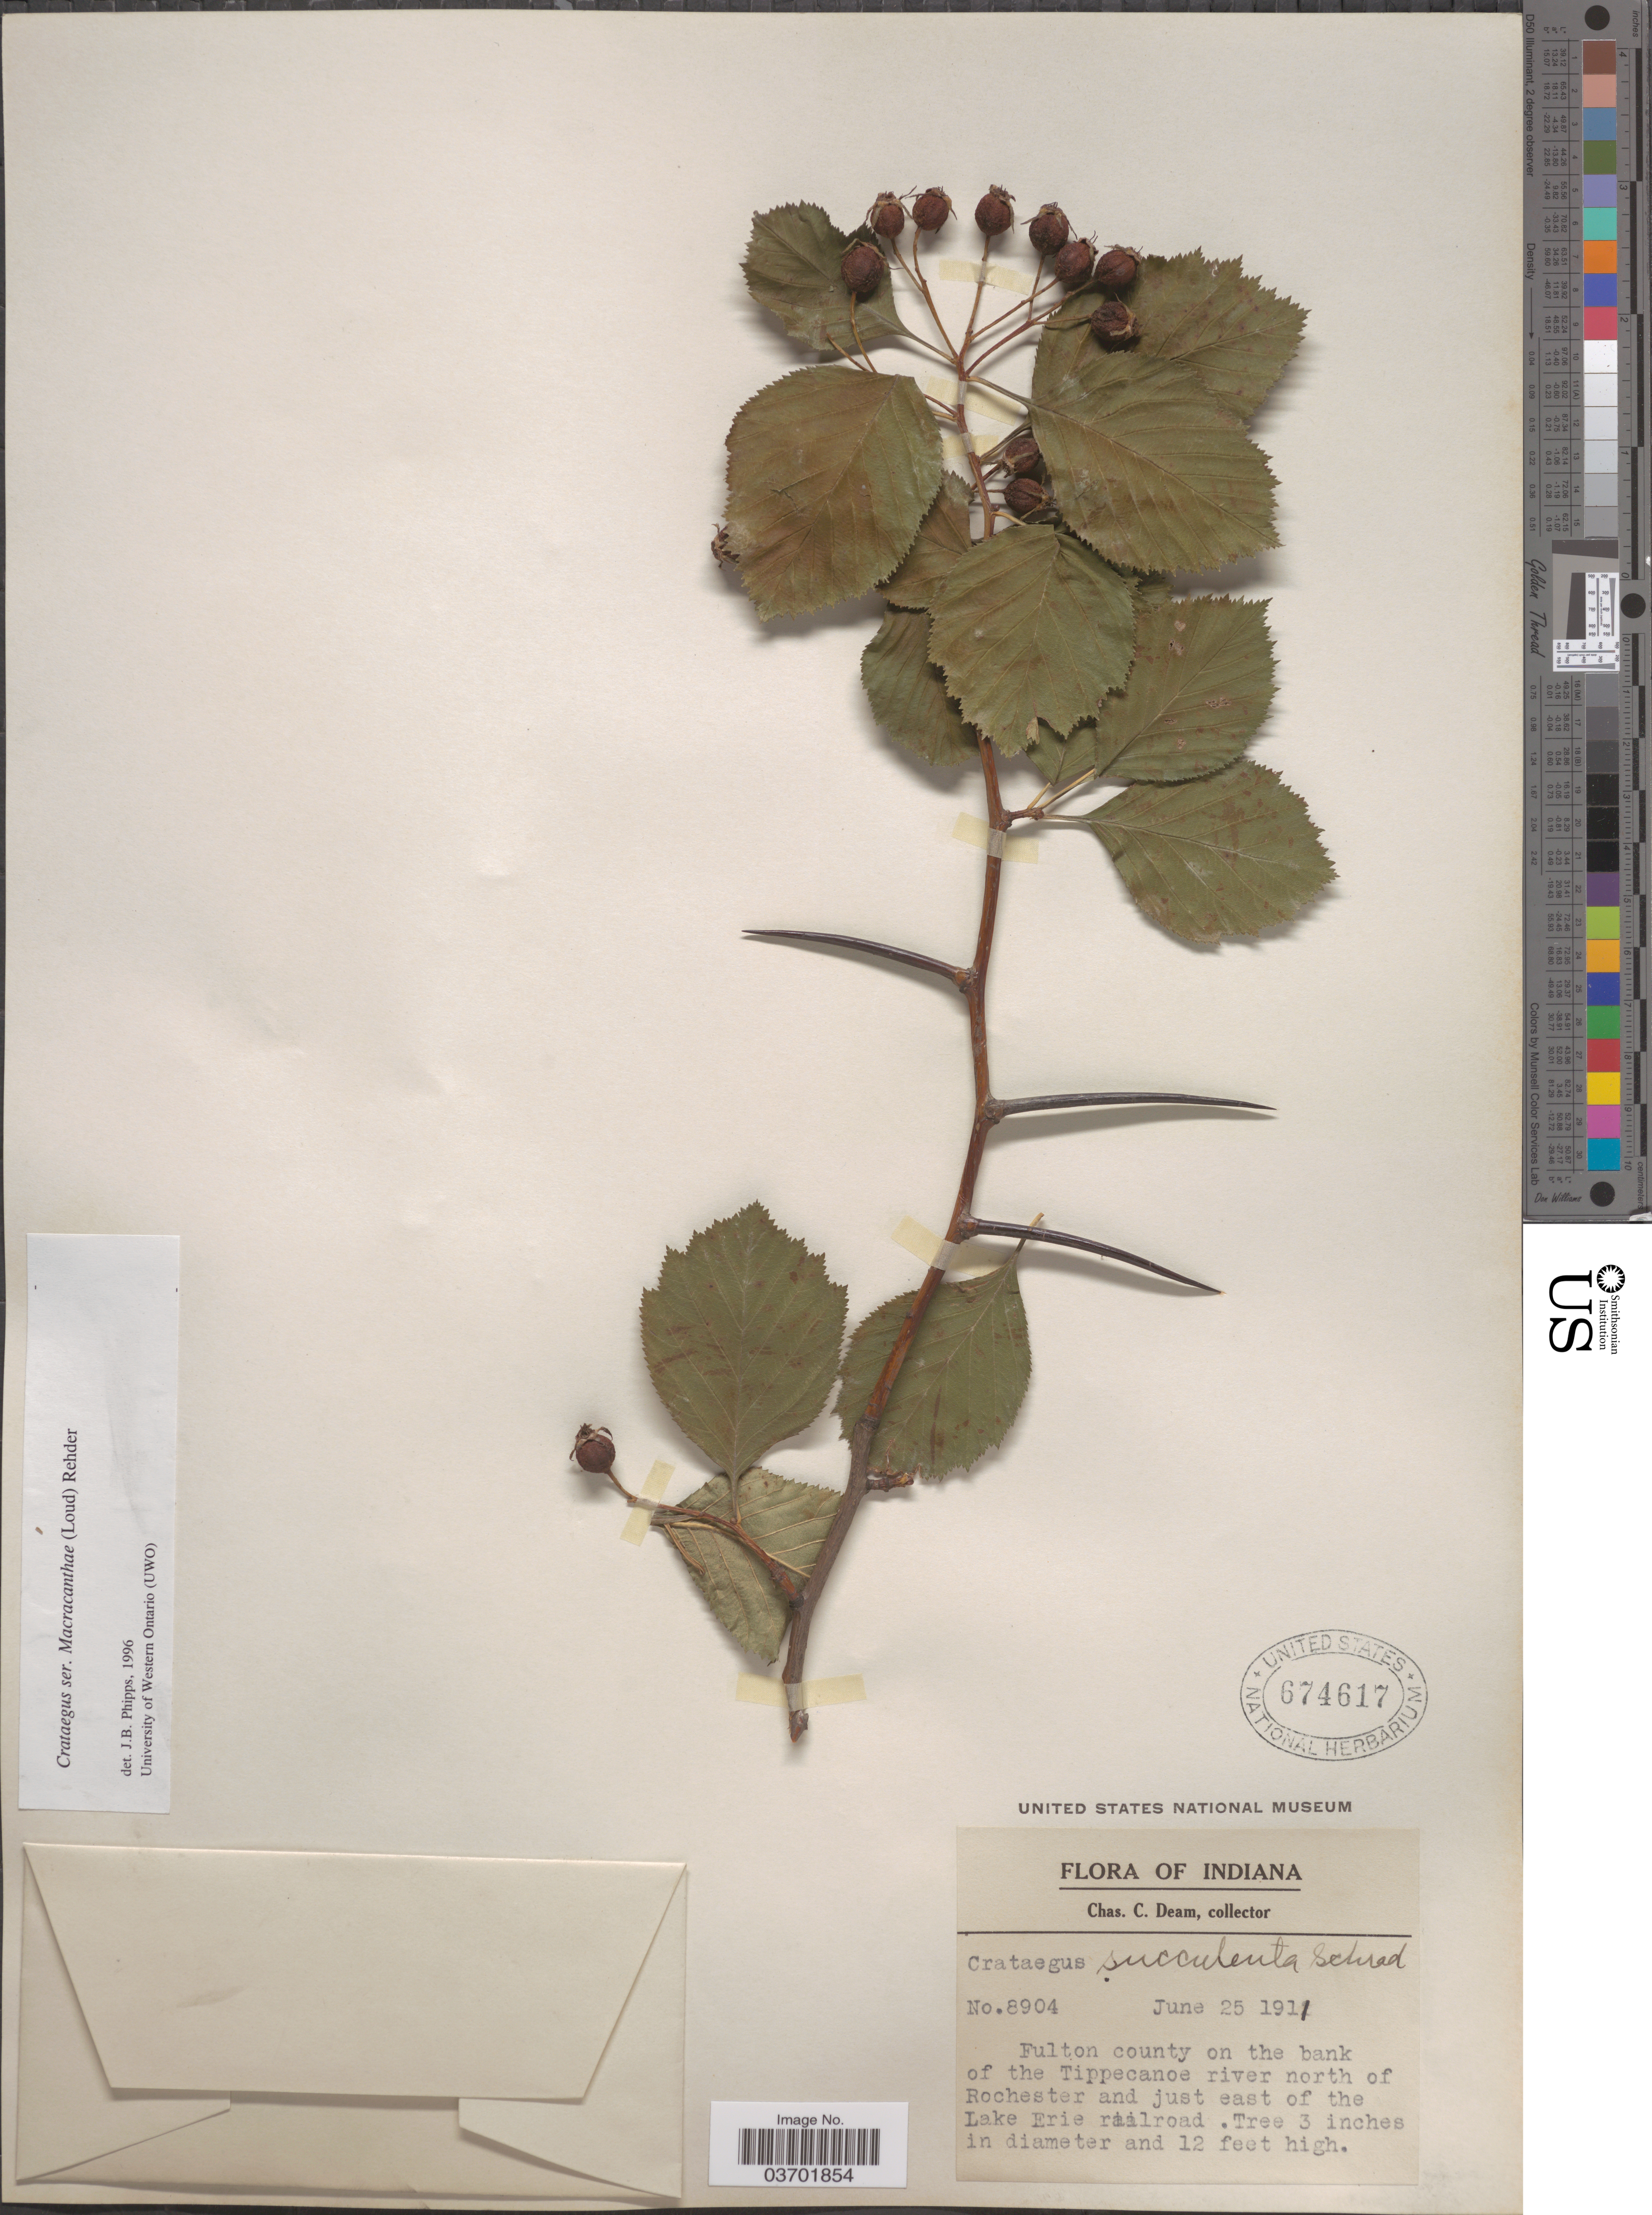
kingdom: Plantae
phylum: Tracheophyta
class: Magnoliopsida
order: Rosales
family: Rosaceae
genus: Crataegus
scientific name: Crataegus succulenta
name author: Schrad. ex Link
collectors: C. C. Deam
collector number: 8904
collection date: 1911-06-25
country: United States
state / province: Indiana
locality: Fulton county on the bank of the Tippecanoe river north of Rochester and just east of the Lake Erie railroad.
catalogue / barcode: US 674617